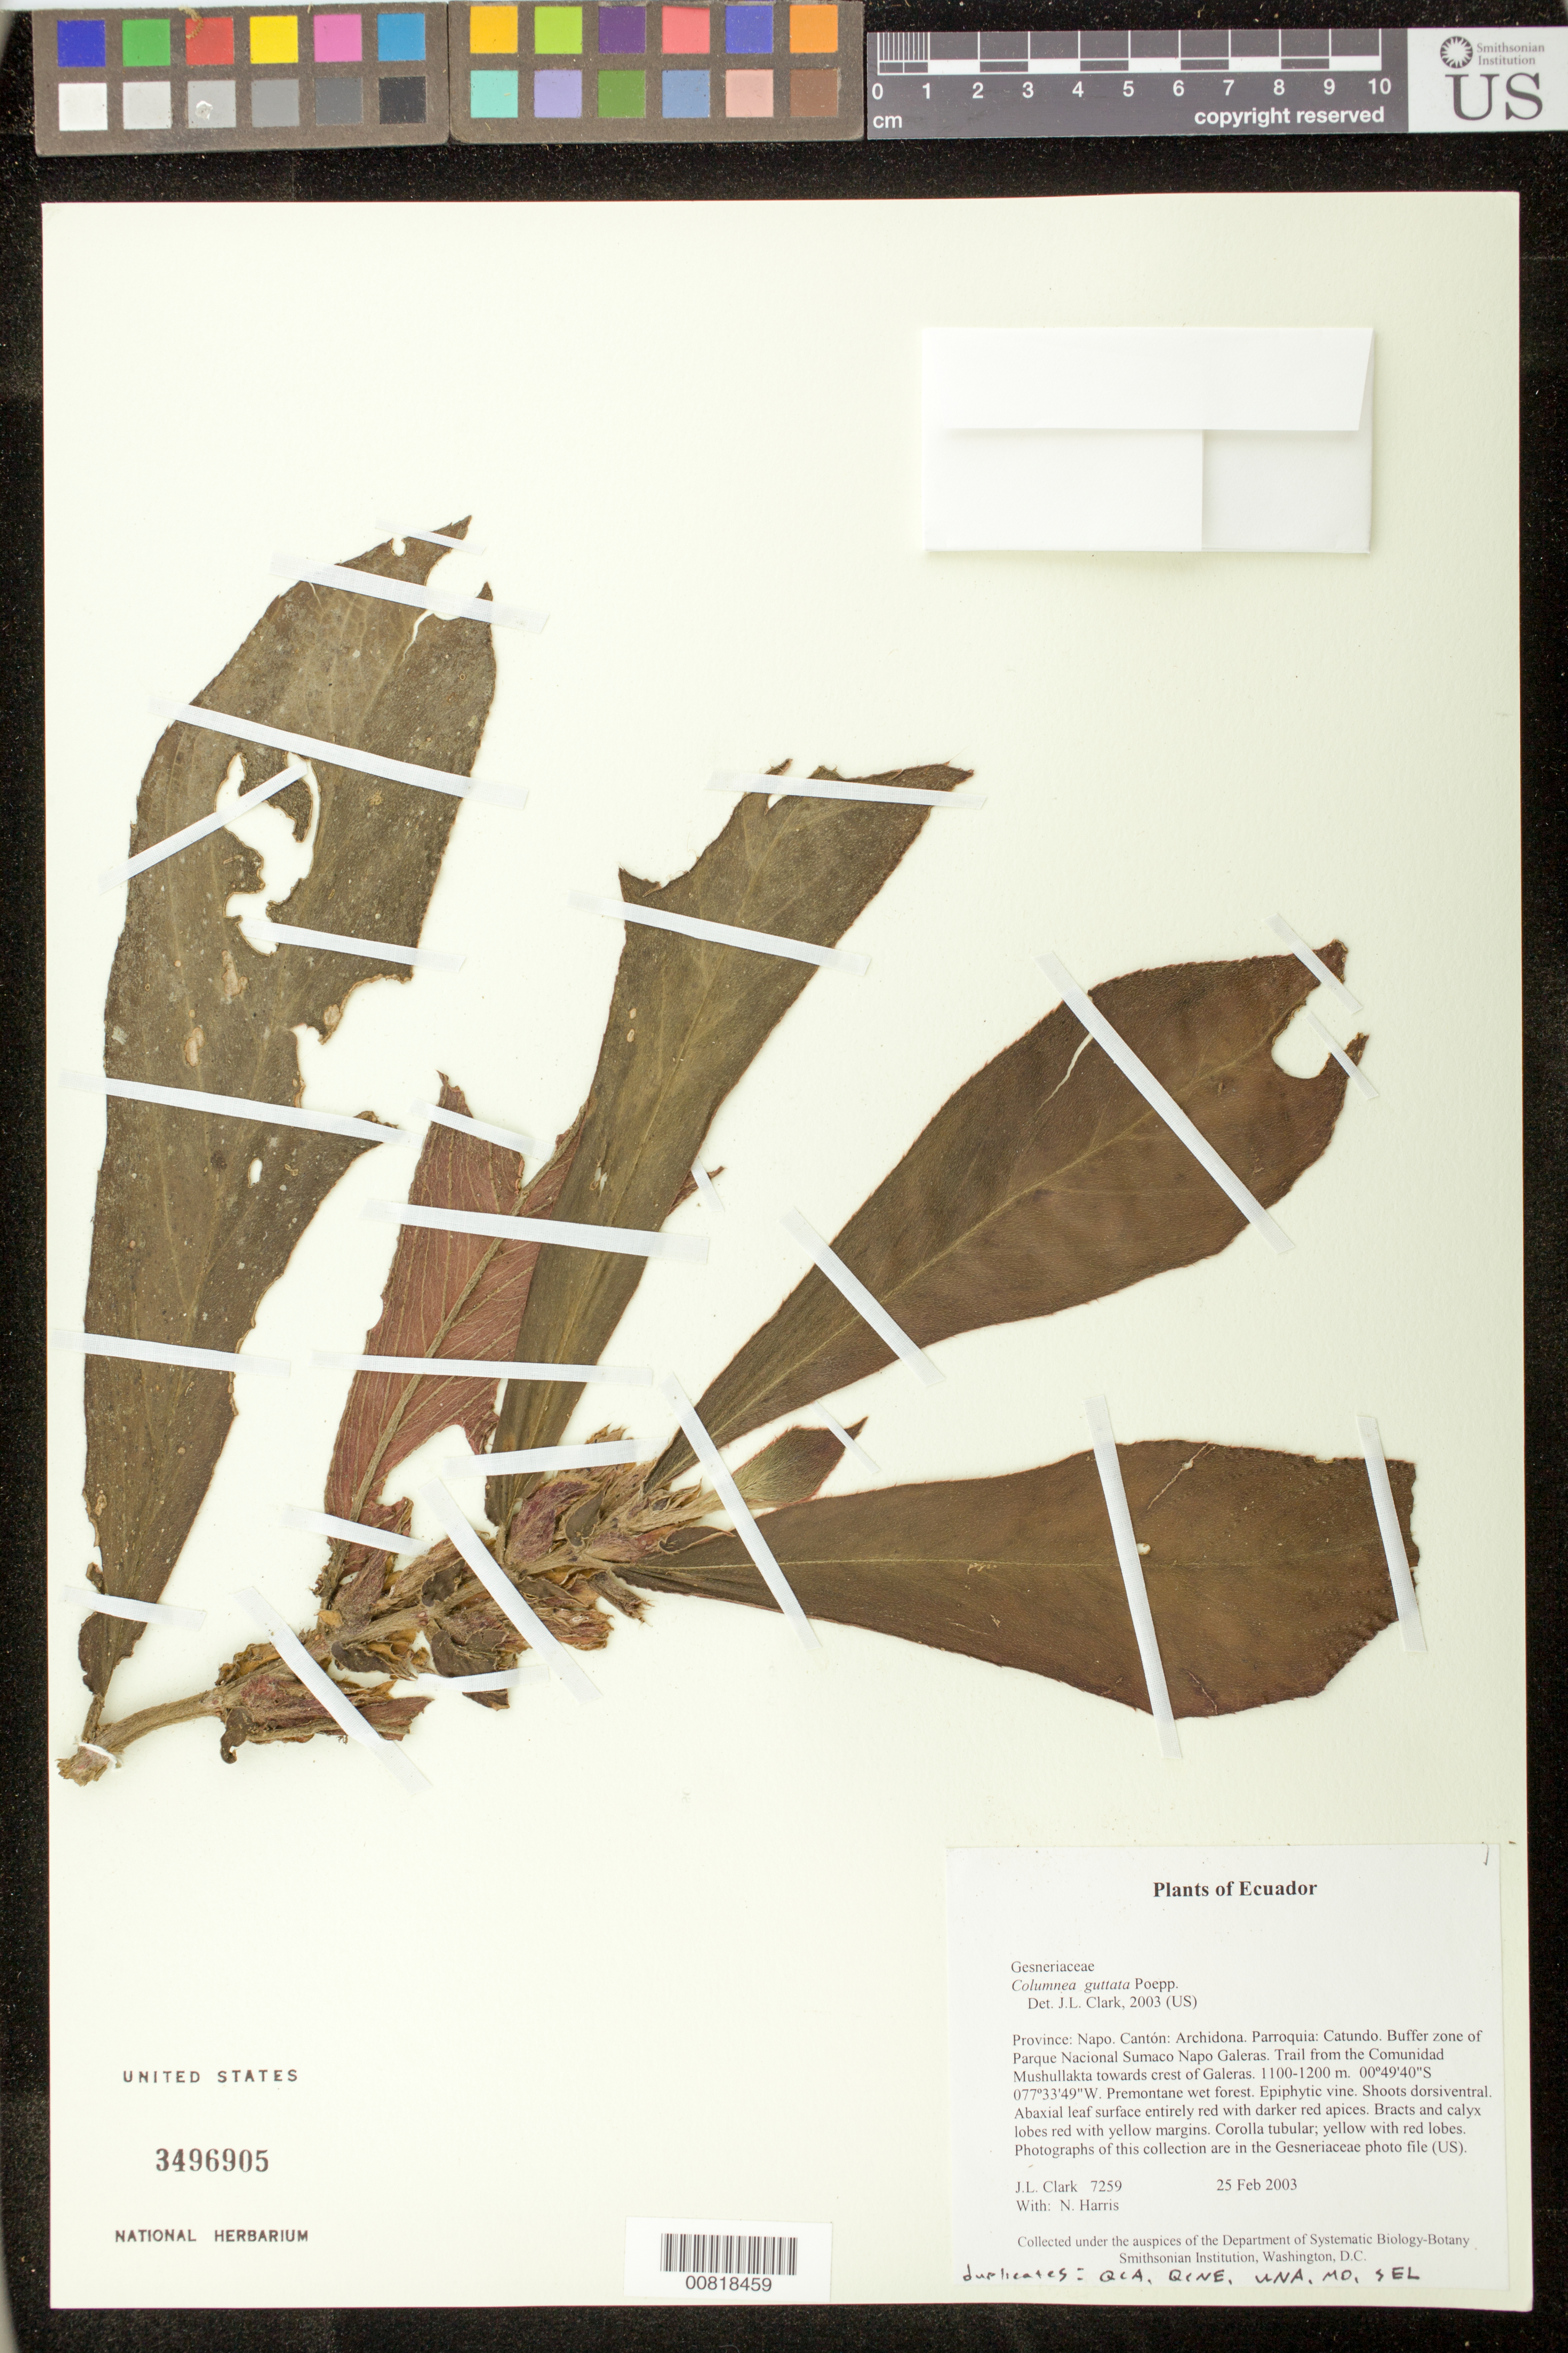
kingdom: Plantae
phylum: Tracheophyta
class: Magnoliopsida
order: Lamiales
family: Gesneriaceae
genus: Columnea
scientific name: Columnea guttata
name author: Poepp.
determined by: Clark, J. L., (SEL), The Marie Selby Botanical Garden (UNITED STATES)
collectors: J. L. Clark & N. Harris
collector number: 7259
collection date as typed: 25 Feb 2003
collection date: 2003-02-25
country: Ecuador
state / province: Napo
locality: Archidona. Parroquia: Catundo. Buffer zone of Parque Nacional Sumaco Napo Galeras. Trail from the Comunidad Mushullakta towards crest of Galeras.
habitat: Premontane wet forest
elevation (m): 1100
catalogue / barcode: US 3496905